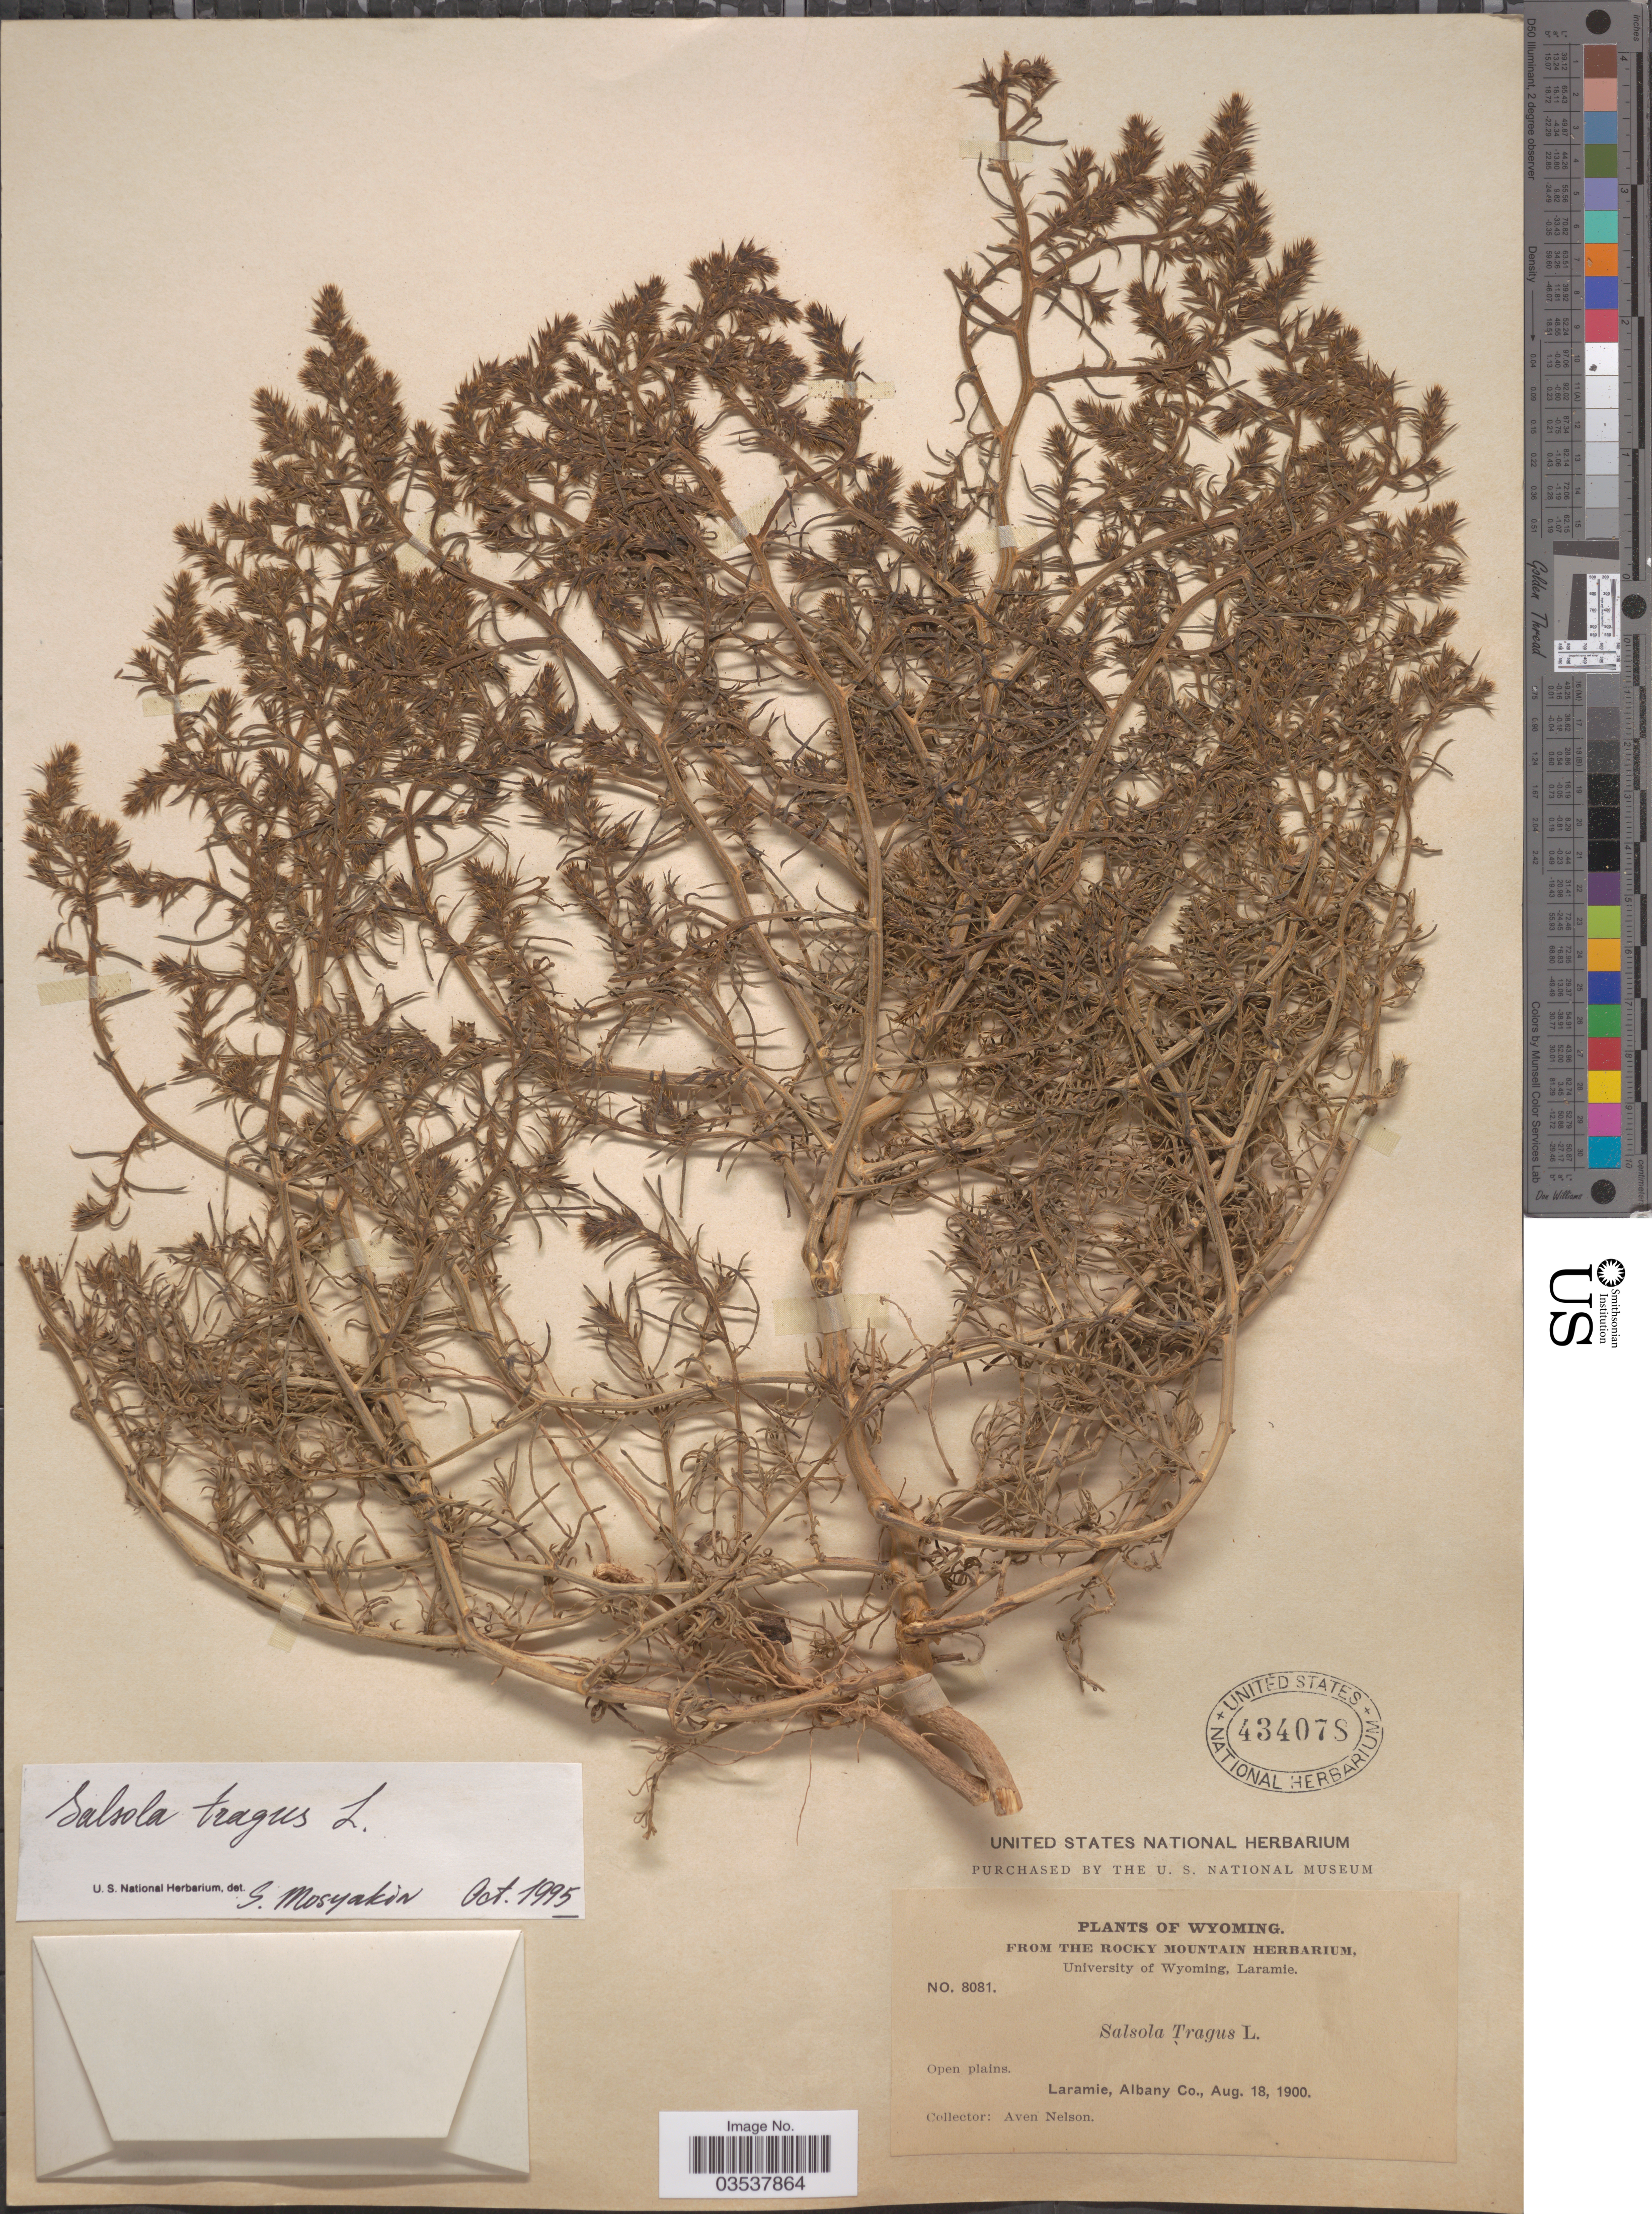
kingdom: Plantae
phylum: Tracheophyta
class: Magnoliopsida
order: Caryophyllales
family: Amaranthaceae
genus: Salsola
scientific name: Salsola pestifer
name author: A. Nelson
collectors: A. Nelson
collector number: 8081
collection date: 1900-08-18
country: United States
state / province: Wyoming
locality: Laramie, Albany Co.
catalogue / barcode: US 434078